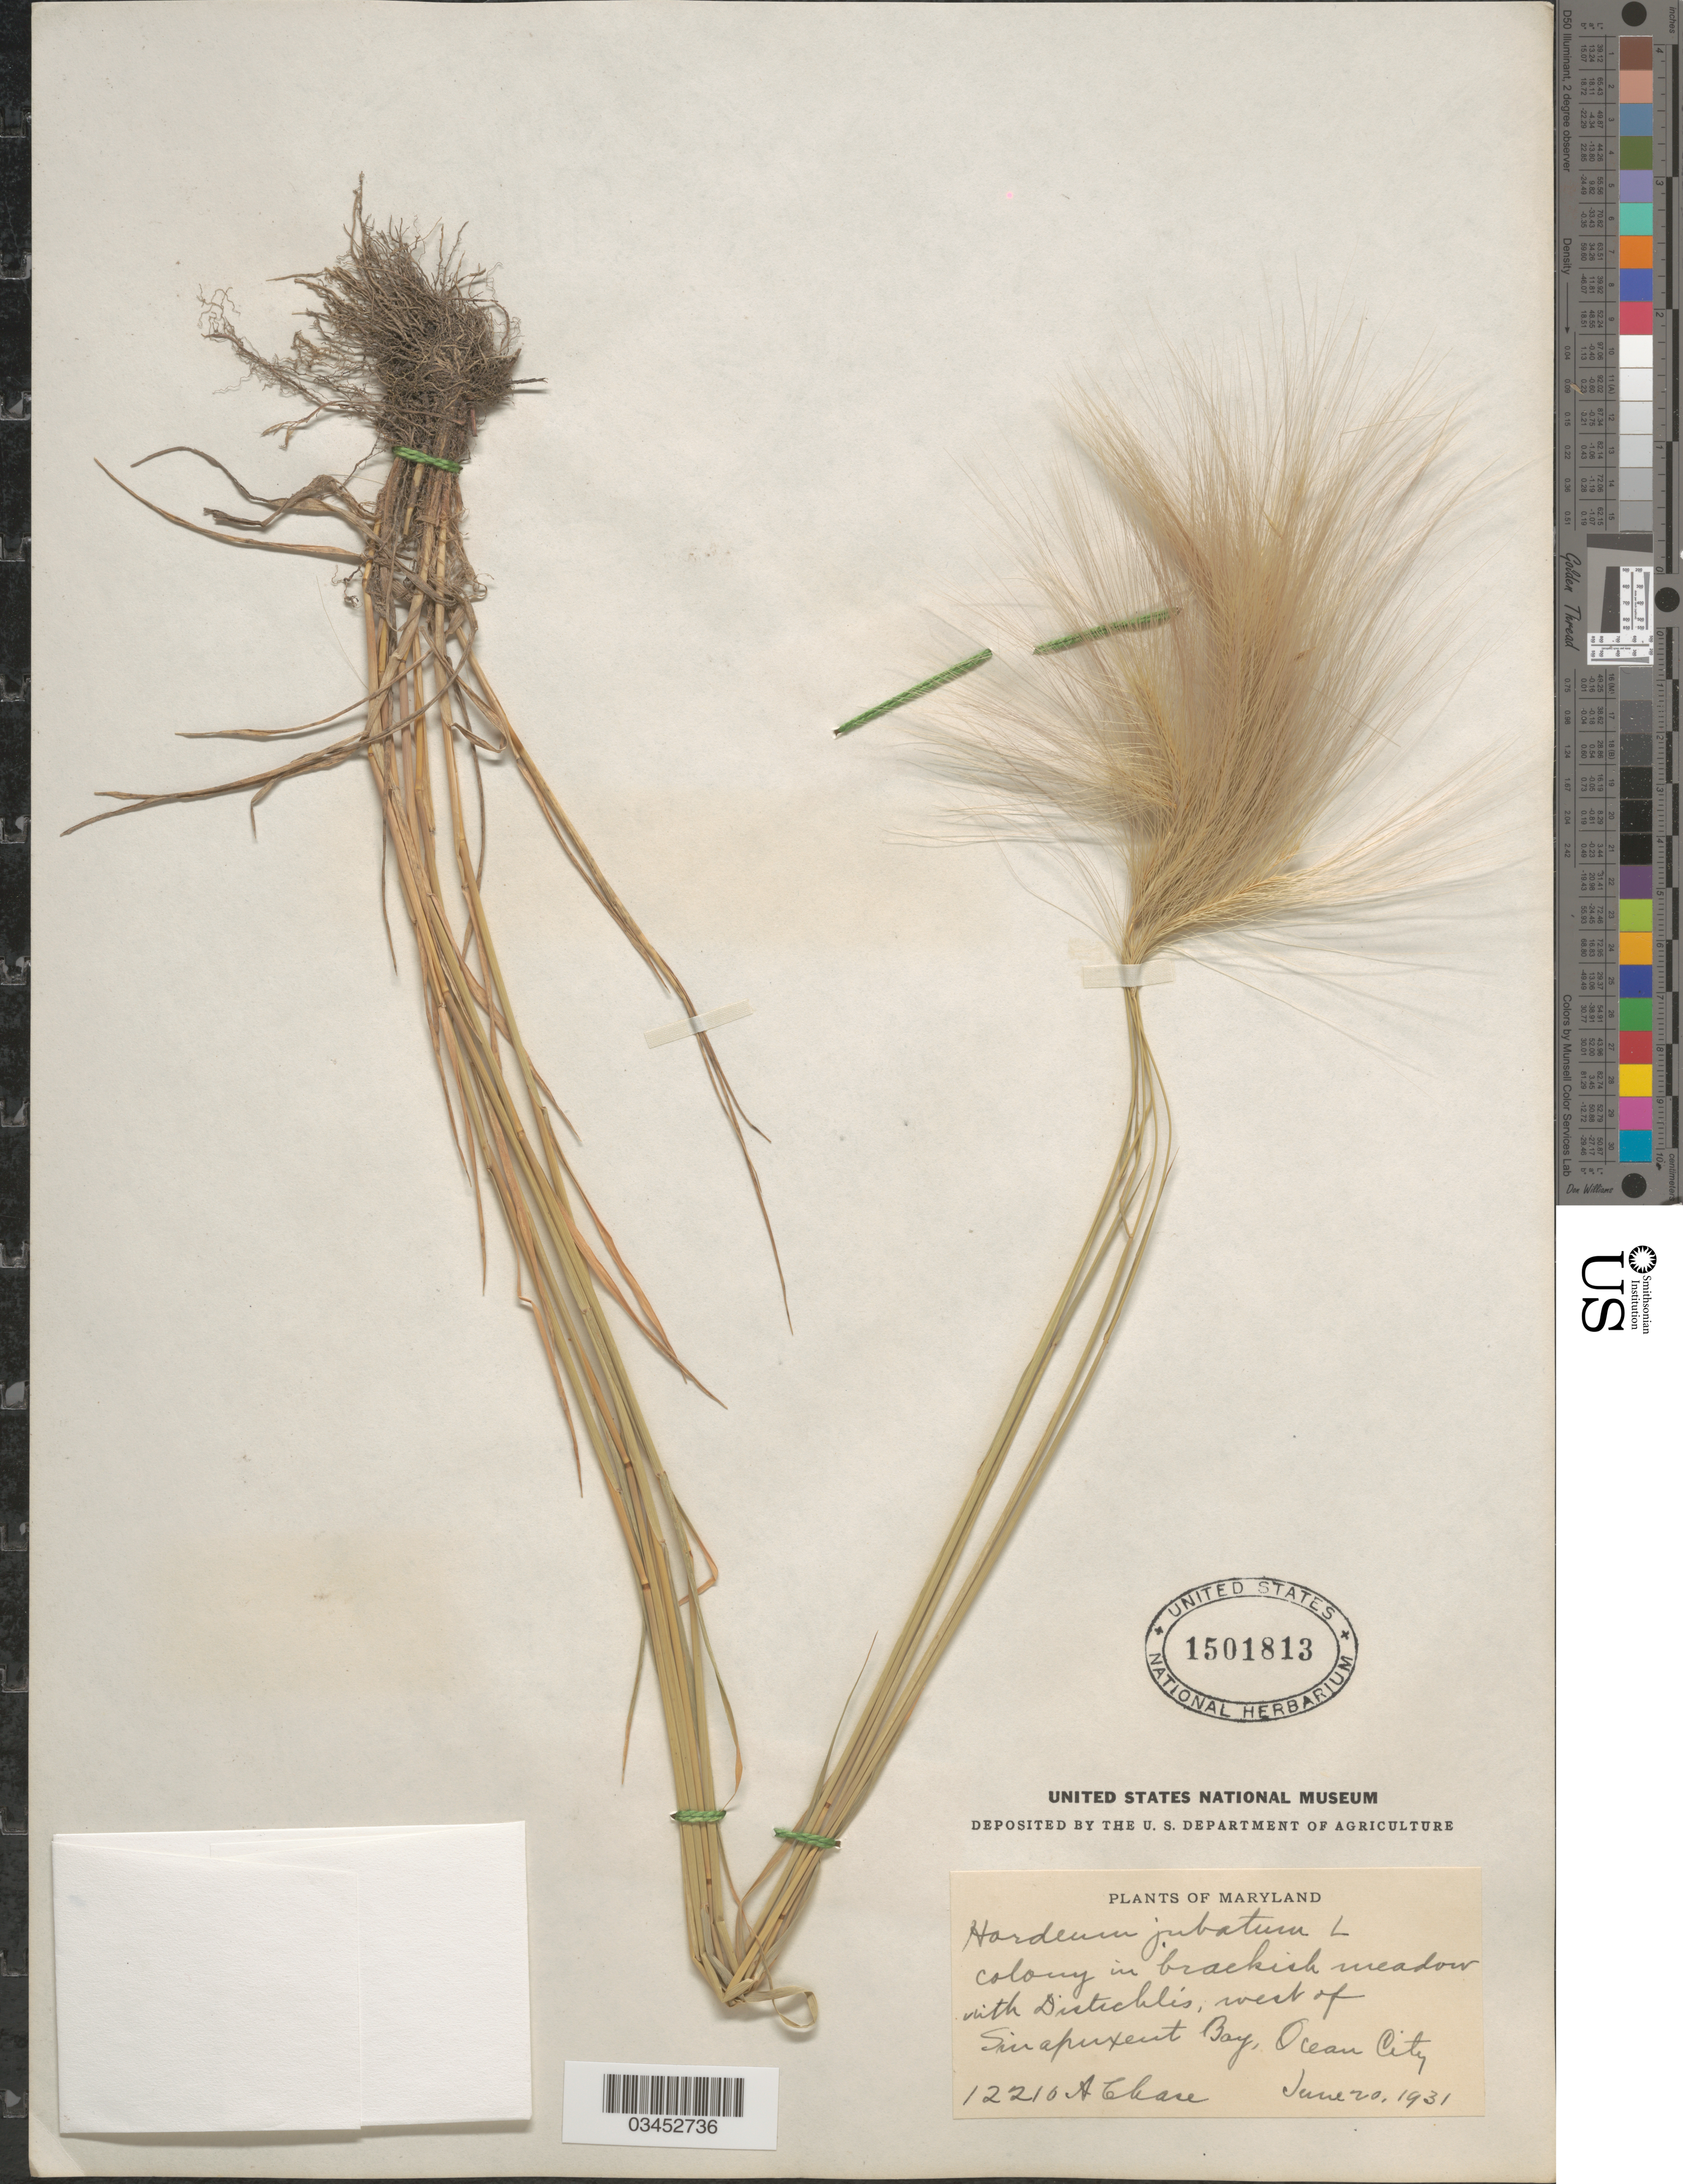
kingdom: Plantae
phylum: Tracheophyta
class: Liliopsida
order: Poales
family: Poaceae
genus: Hordeum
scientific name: Hordeum jubatum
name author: L.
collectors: A. Chase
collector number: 12210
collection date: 1931-06-20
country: United States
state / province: Maryland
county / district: Worcester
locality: West of Sinapuxent Bay, Ocean City.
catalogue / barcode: US 1501813